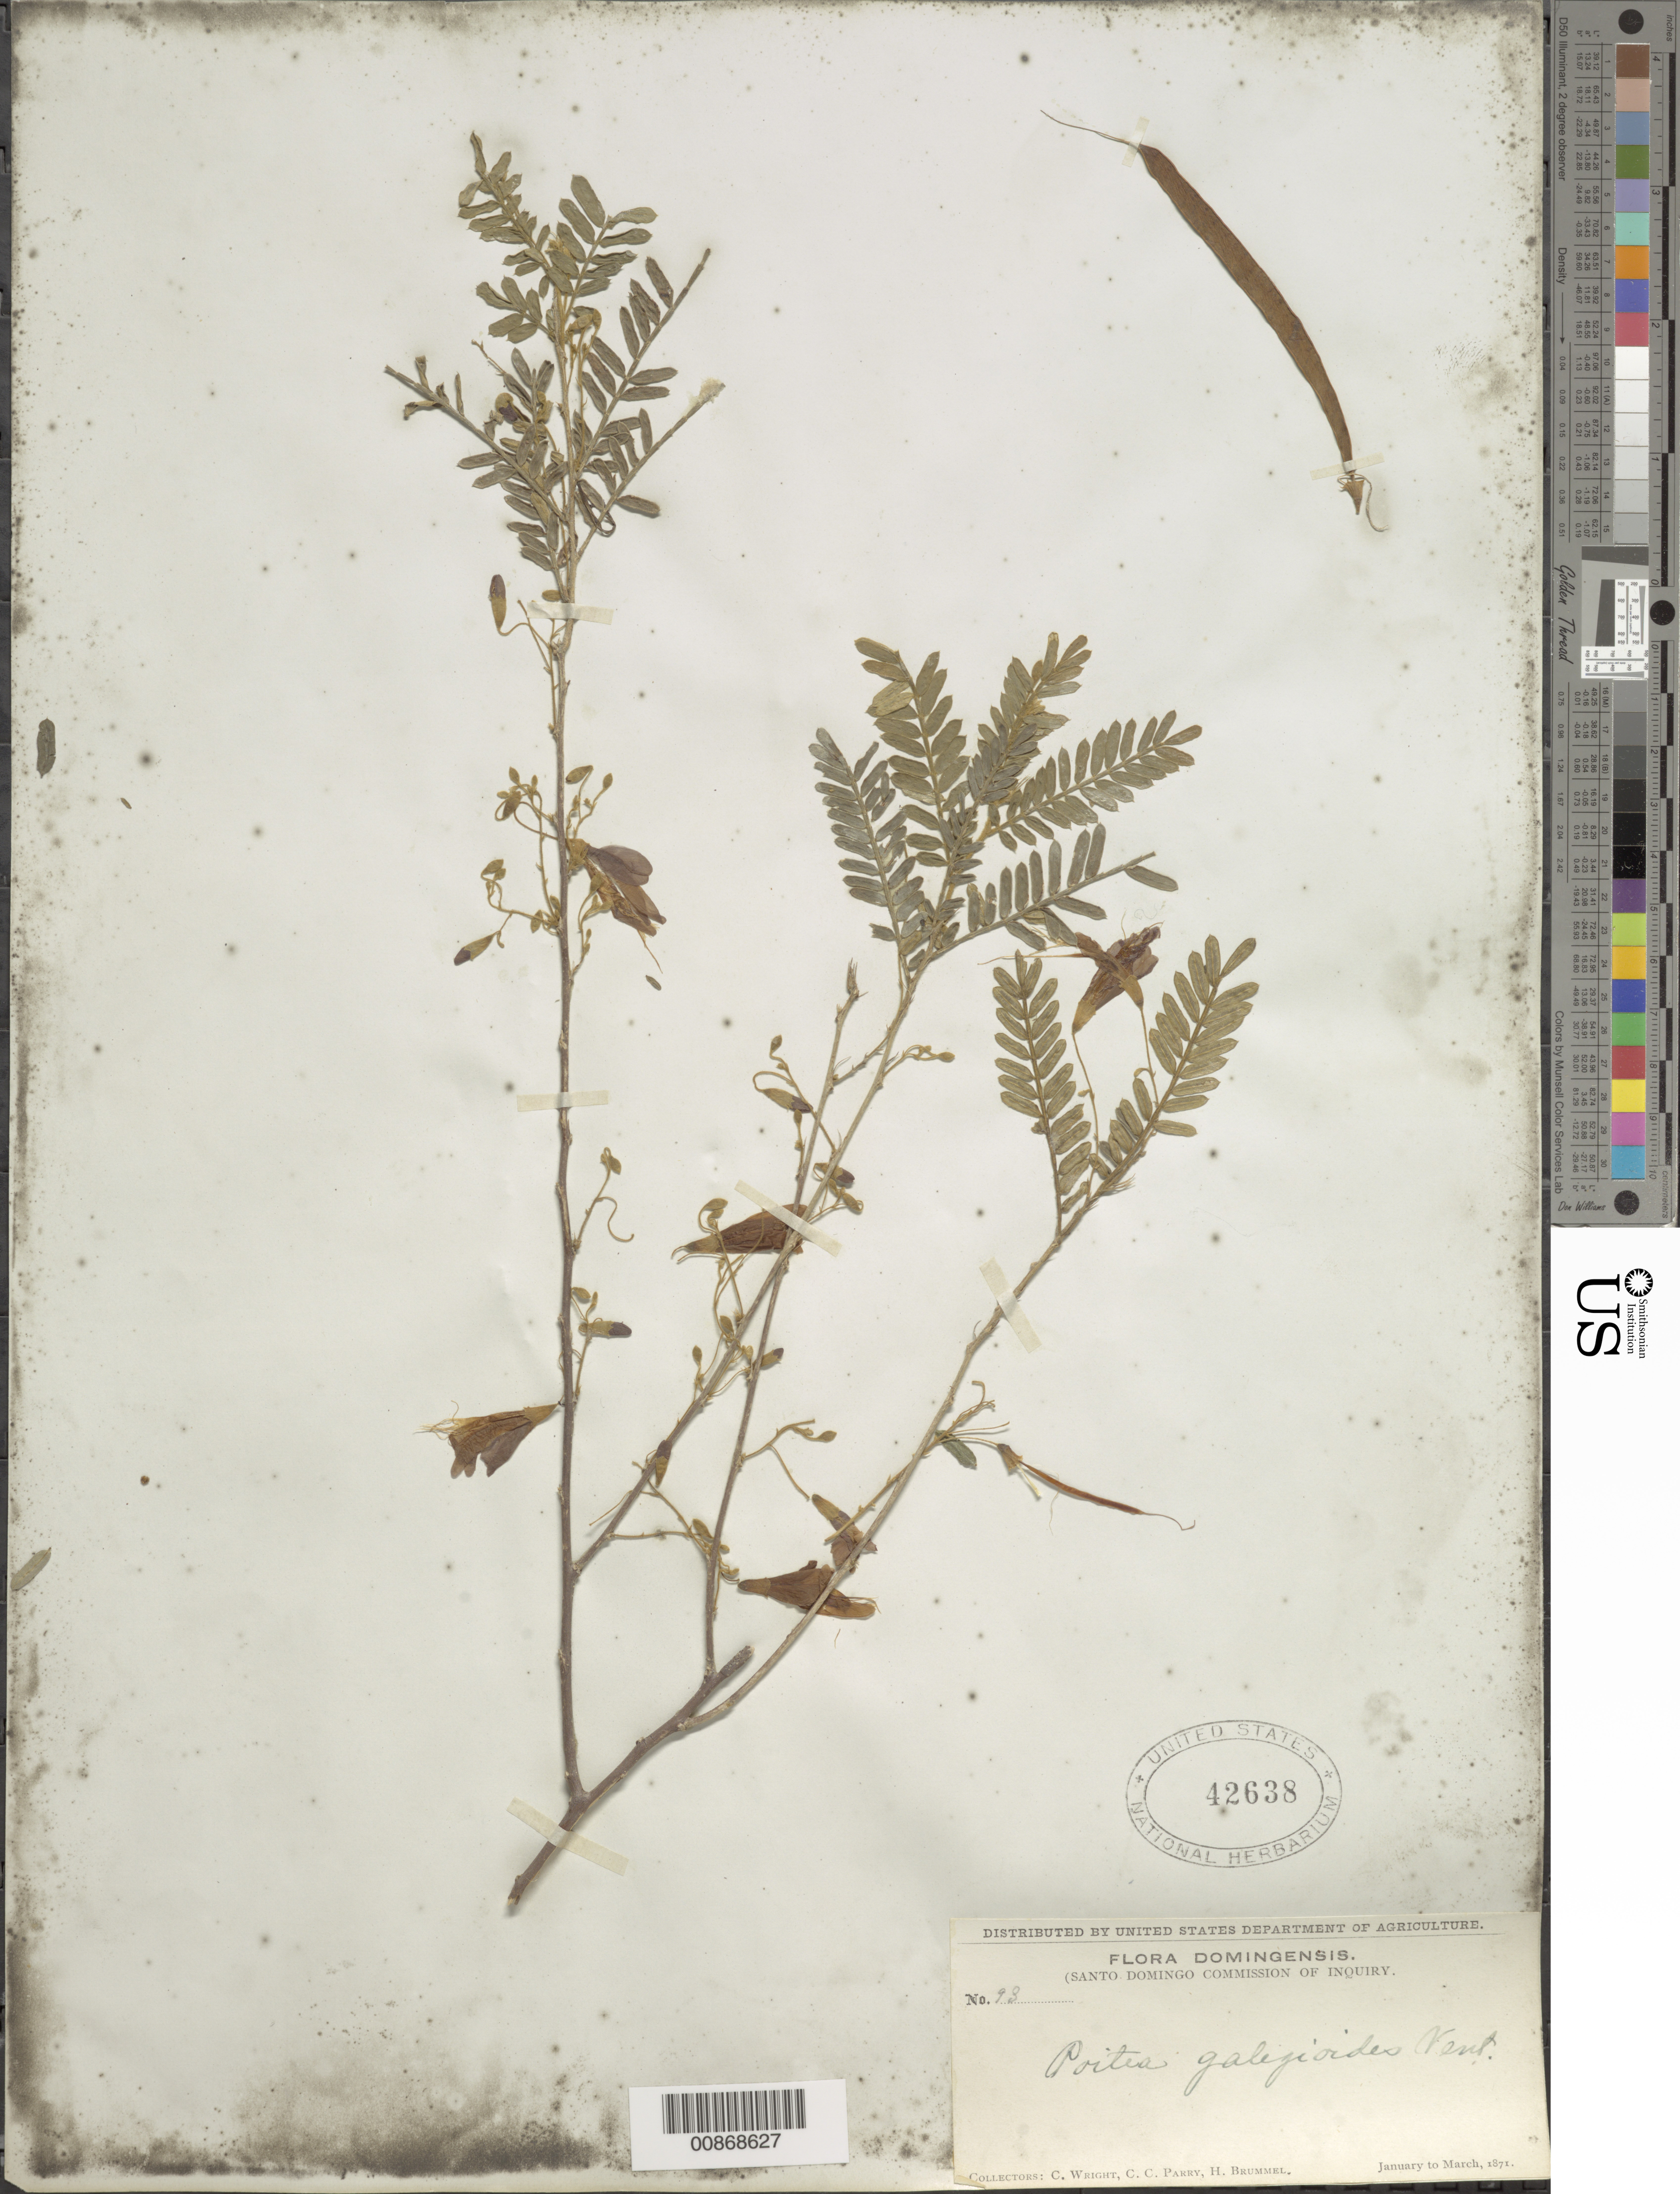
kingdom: Plantae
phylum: Tracheophyta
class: Magnoliopsida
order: Fabales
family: Fabaceae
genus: Poitea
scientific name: Poitea galegoides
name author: Vent.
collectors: C. Wright, C. C. Parry & H. Brummel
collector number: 93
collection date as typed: Jan 1871 to -- Mar 1871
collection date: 1871-01/1871-03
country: Dominican Republic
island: Hispaniola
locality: Dominican Republic.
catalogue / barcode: US 42638